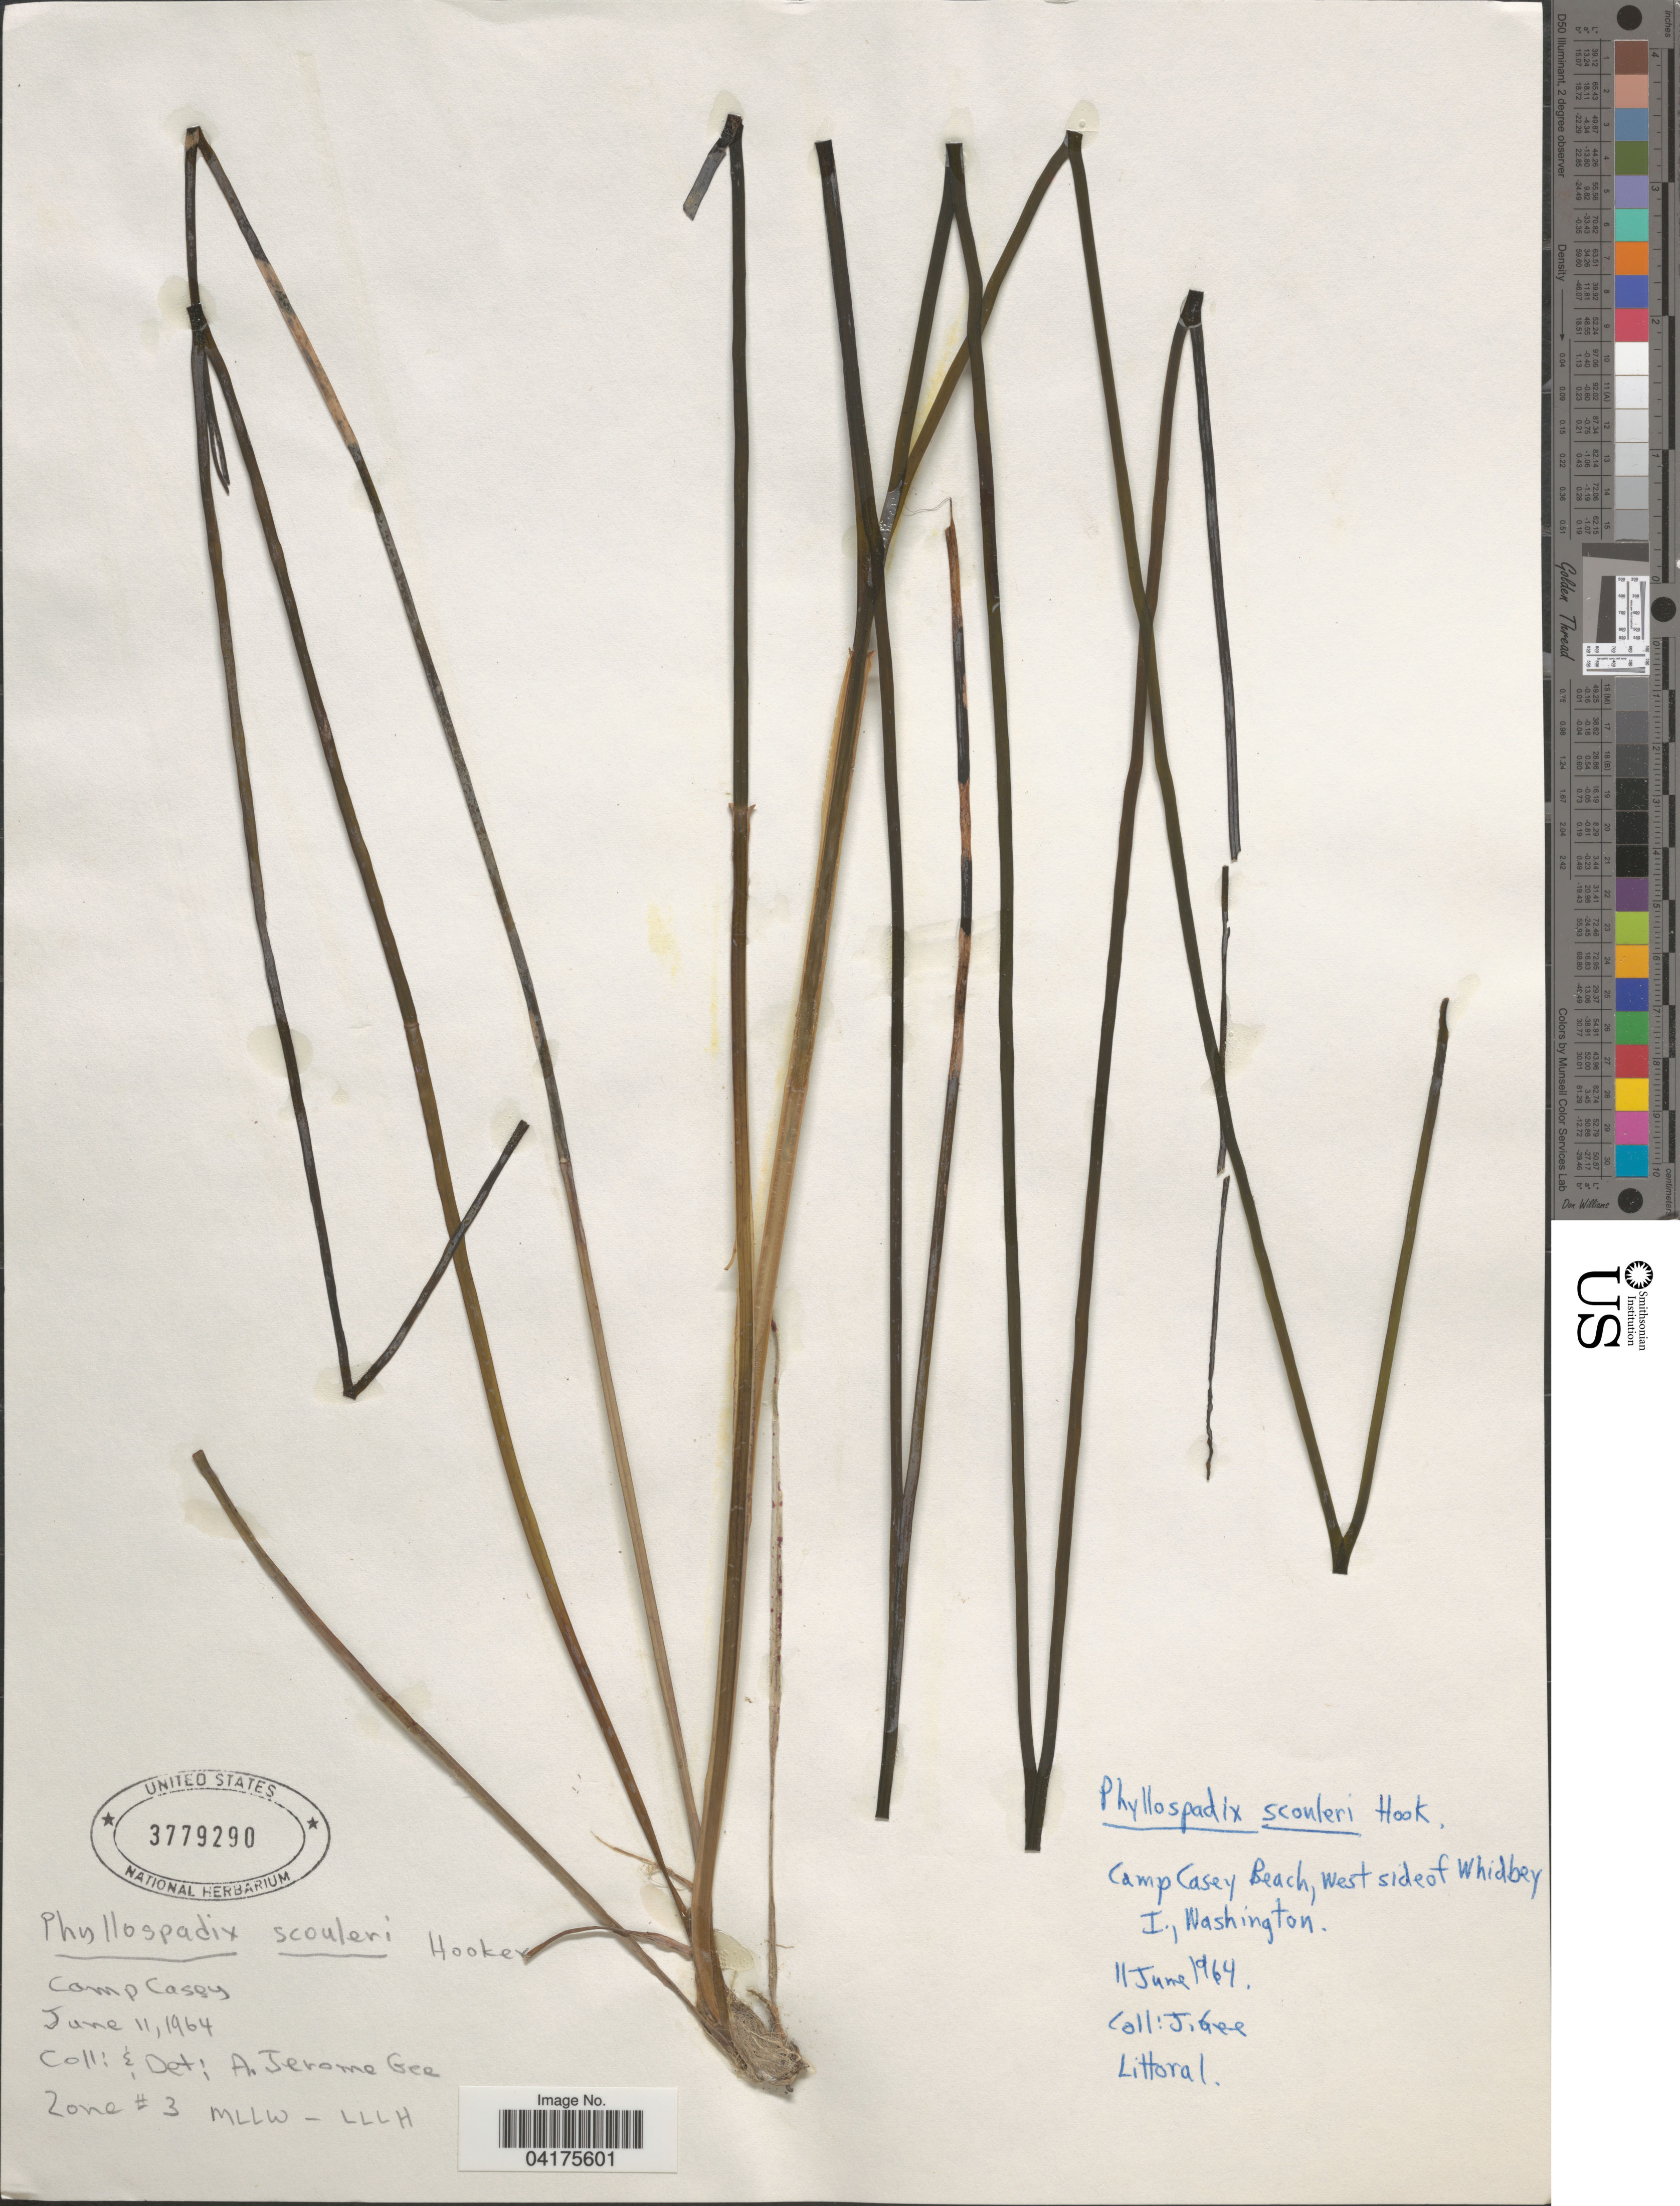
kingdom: Plantae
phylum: Tracheophyta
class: Liliopsida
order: Alismatales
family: Zosteraceae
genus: Phyllospadix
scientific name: Phyllospadix scouleri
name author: Hook.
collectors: A. Gee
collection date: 1964-06-11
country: United States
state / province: Washington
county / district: Island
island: Whidbey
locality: Camp Casey Beach, west side of Whidbey I. Zone #3 MLLW-LLLH.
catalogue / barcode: US 3779290